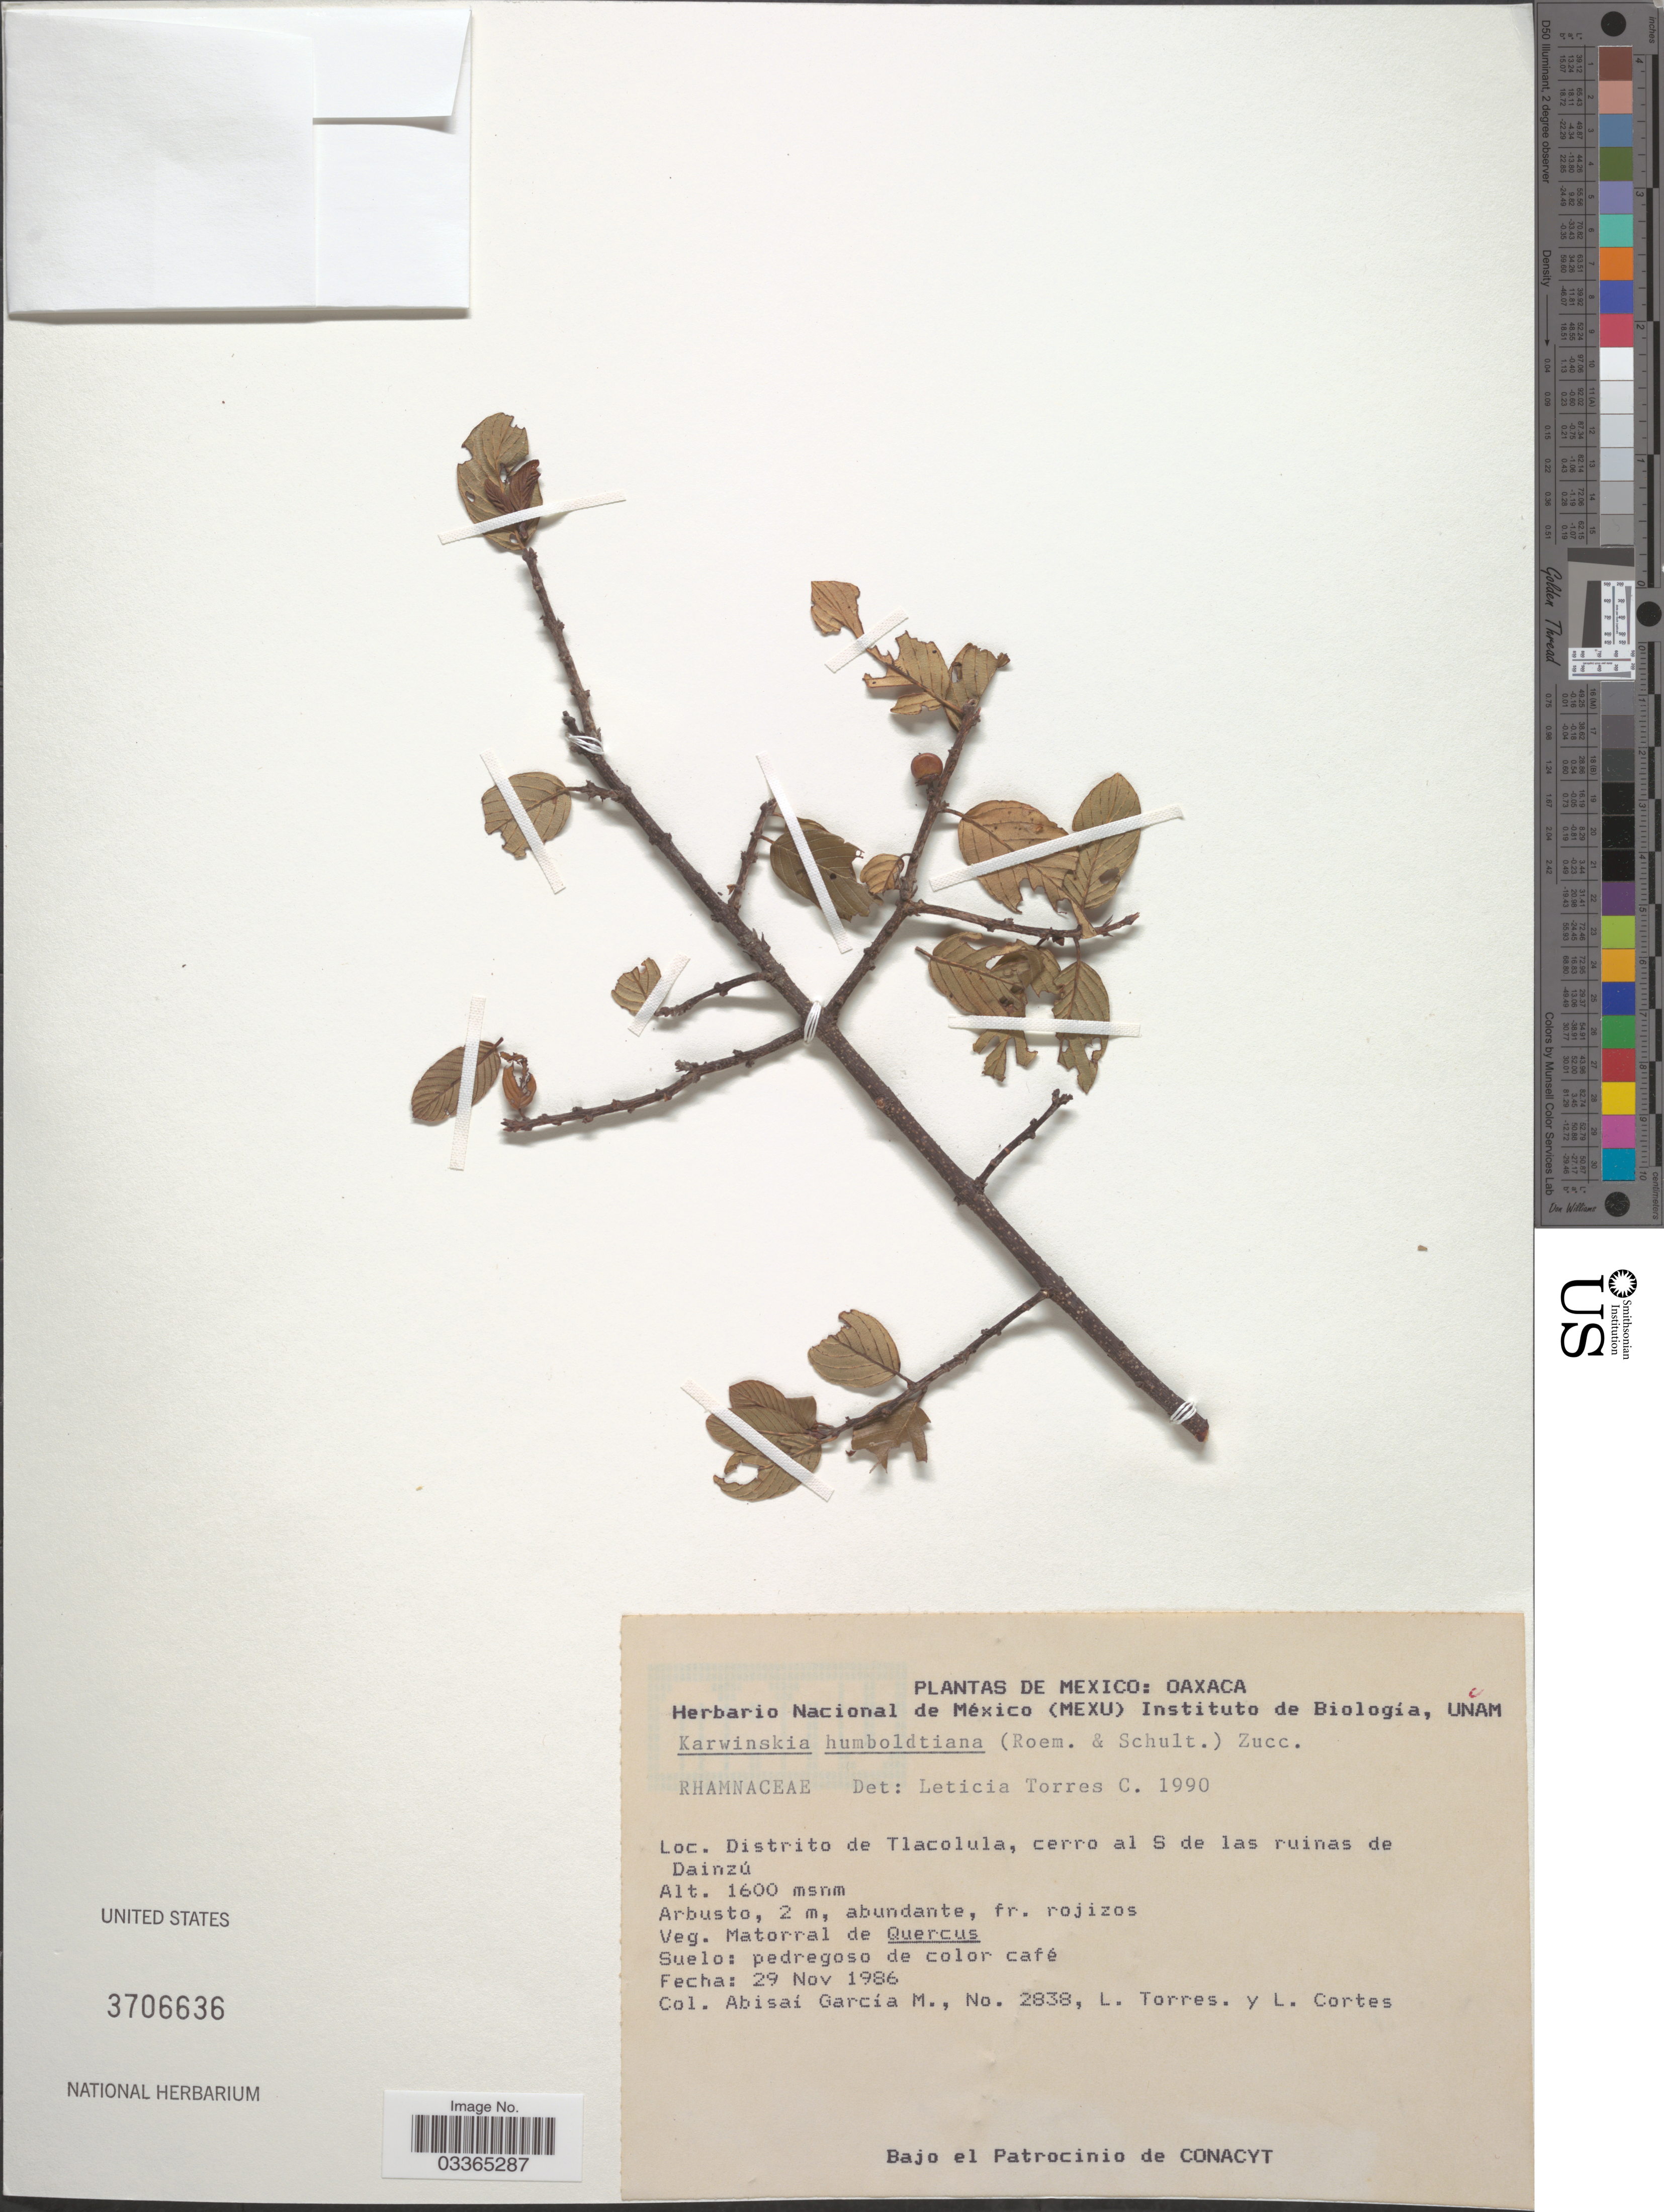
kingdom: Plantae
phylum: Tracheophyta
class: Magnoliopsida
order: Rosales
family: Rhamnaceae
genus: Karwinskia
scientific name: Karwinskia humboldtiana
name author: (Schult.) Zucc.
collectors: A. García M., L. Torres & L. Cortes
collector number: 2838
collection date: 1986-11-29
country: Mexico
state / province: Oaxaca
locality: Distrito de Tlacolula, cerro al S de las ruinas de Dainzú.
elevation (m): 1600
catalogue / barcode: US 3706636